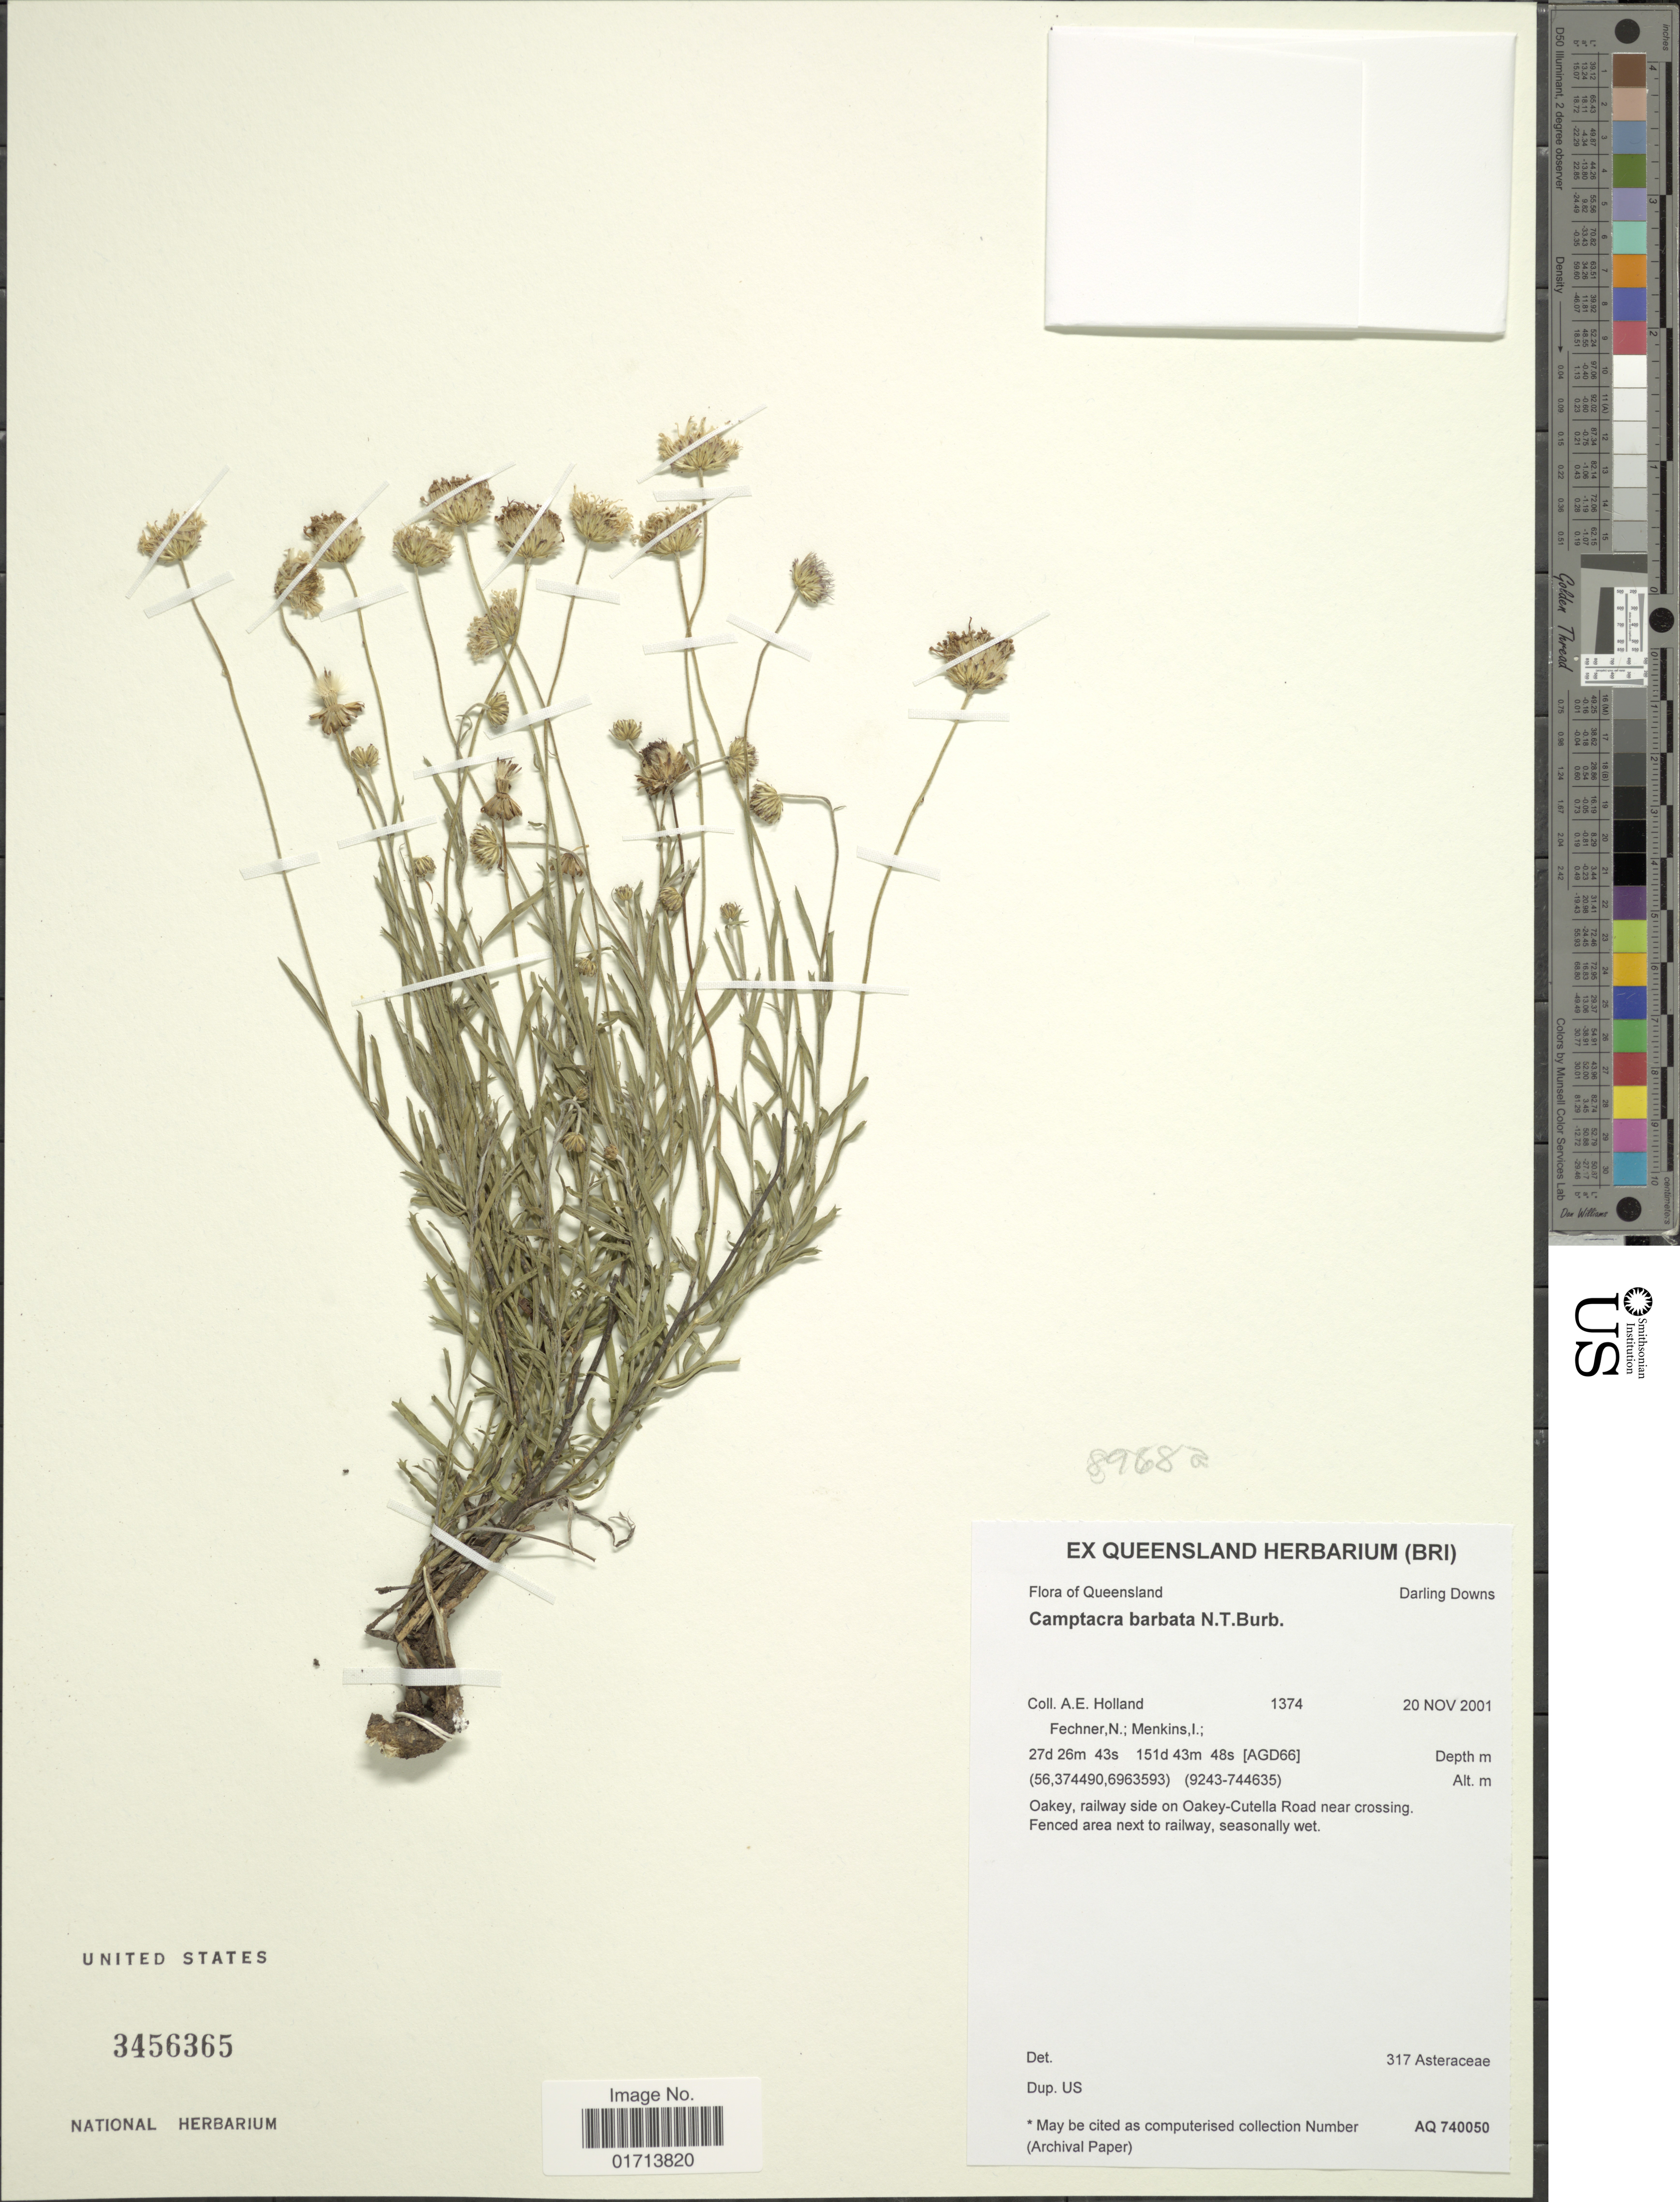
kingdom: Plantae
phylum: Tracheophyta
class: Magnoliopsida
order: Asterales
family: Asteraceae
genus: Camptacra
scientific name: Camptacra barbata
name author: N.T. Burb.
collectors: A. Holland, N. Fechner & I. Menkins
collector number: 1374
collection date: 2001-11-20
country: Australia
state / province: Queensland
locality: Darling Downs, Oakey, railway side on Oakey-Cutella Road near crossing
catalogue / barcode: US 3456365